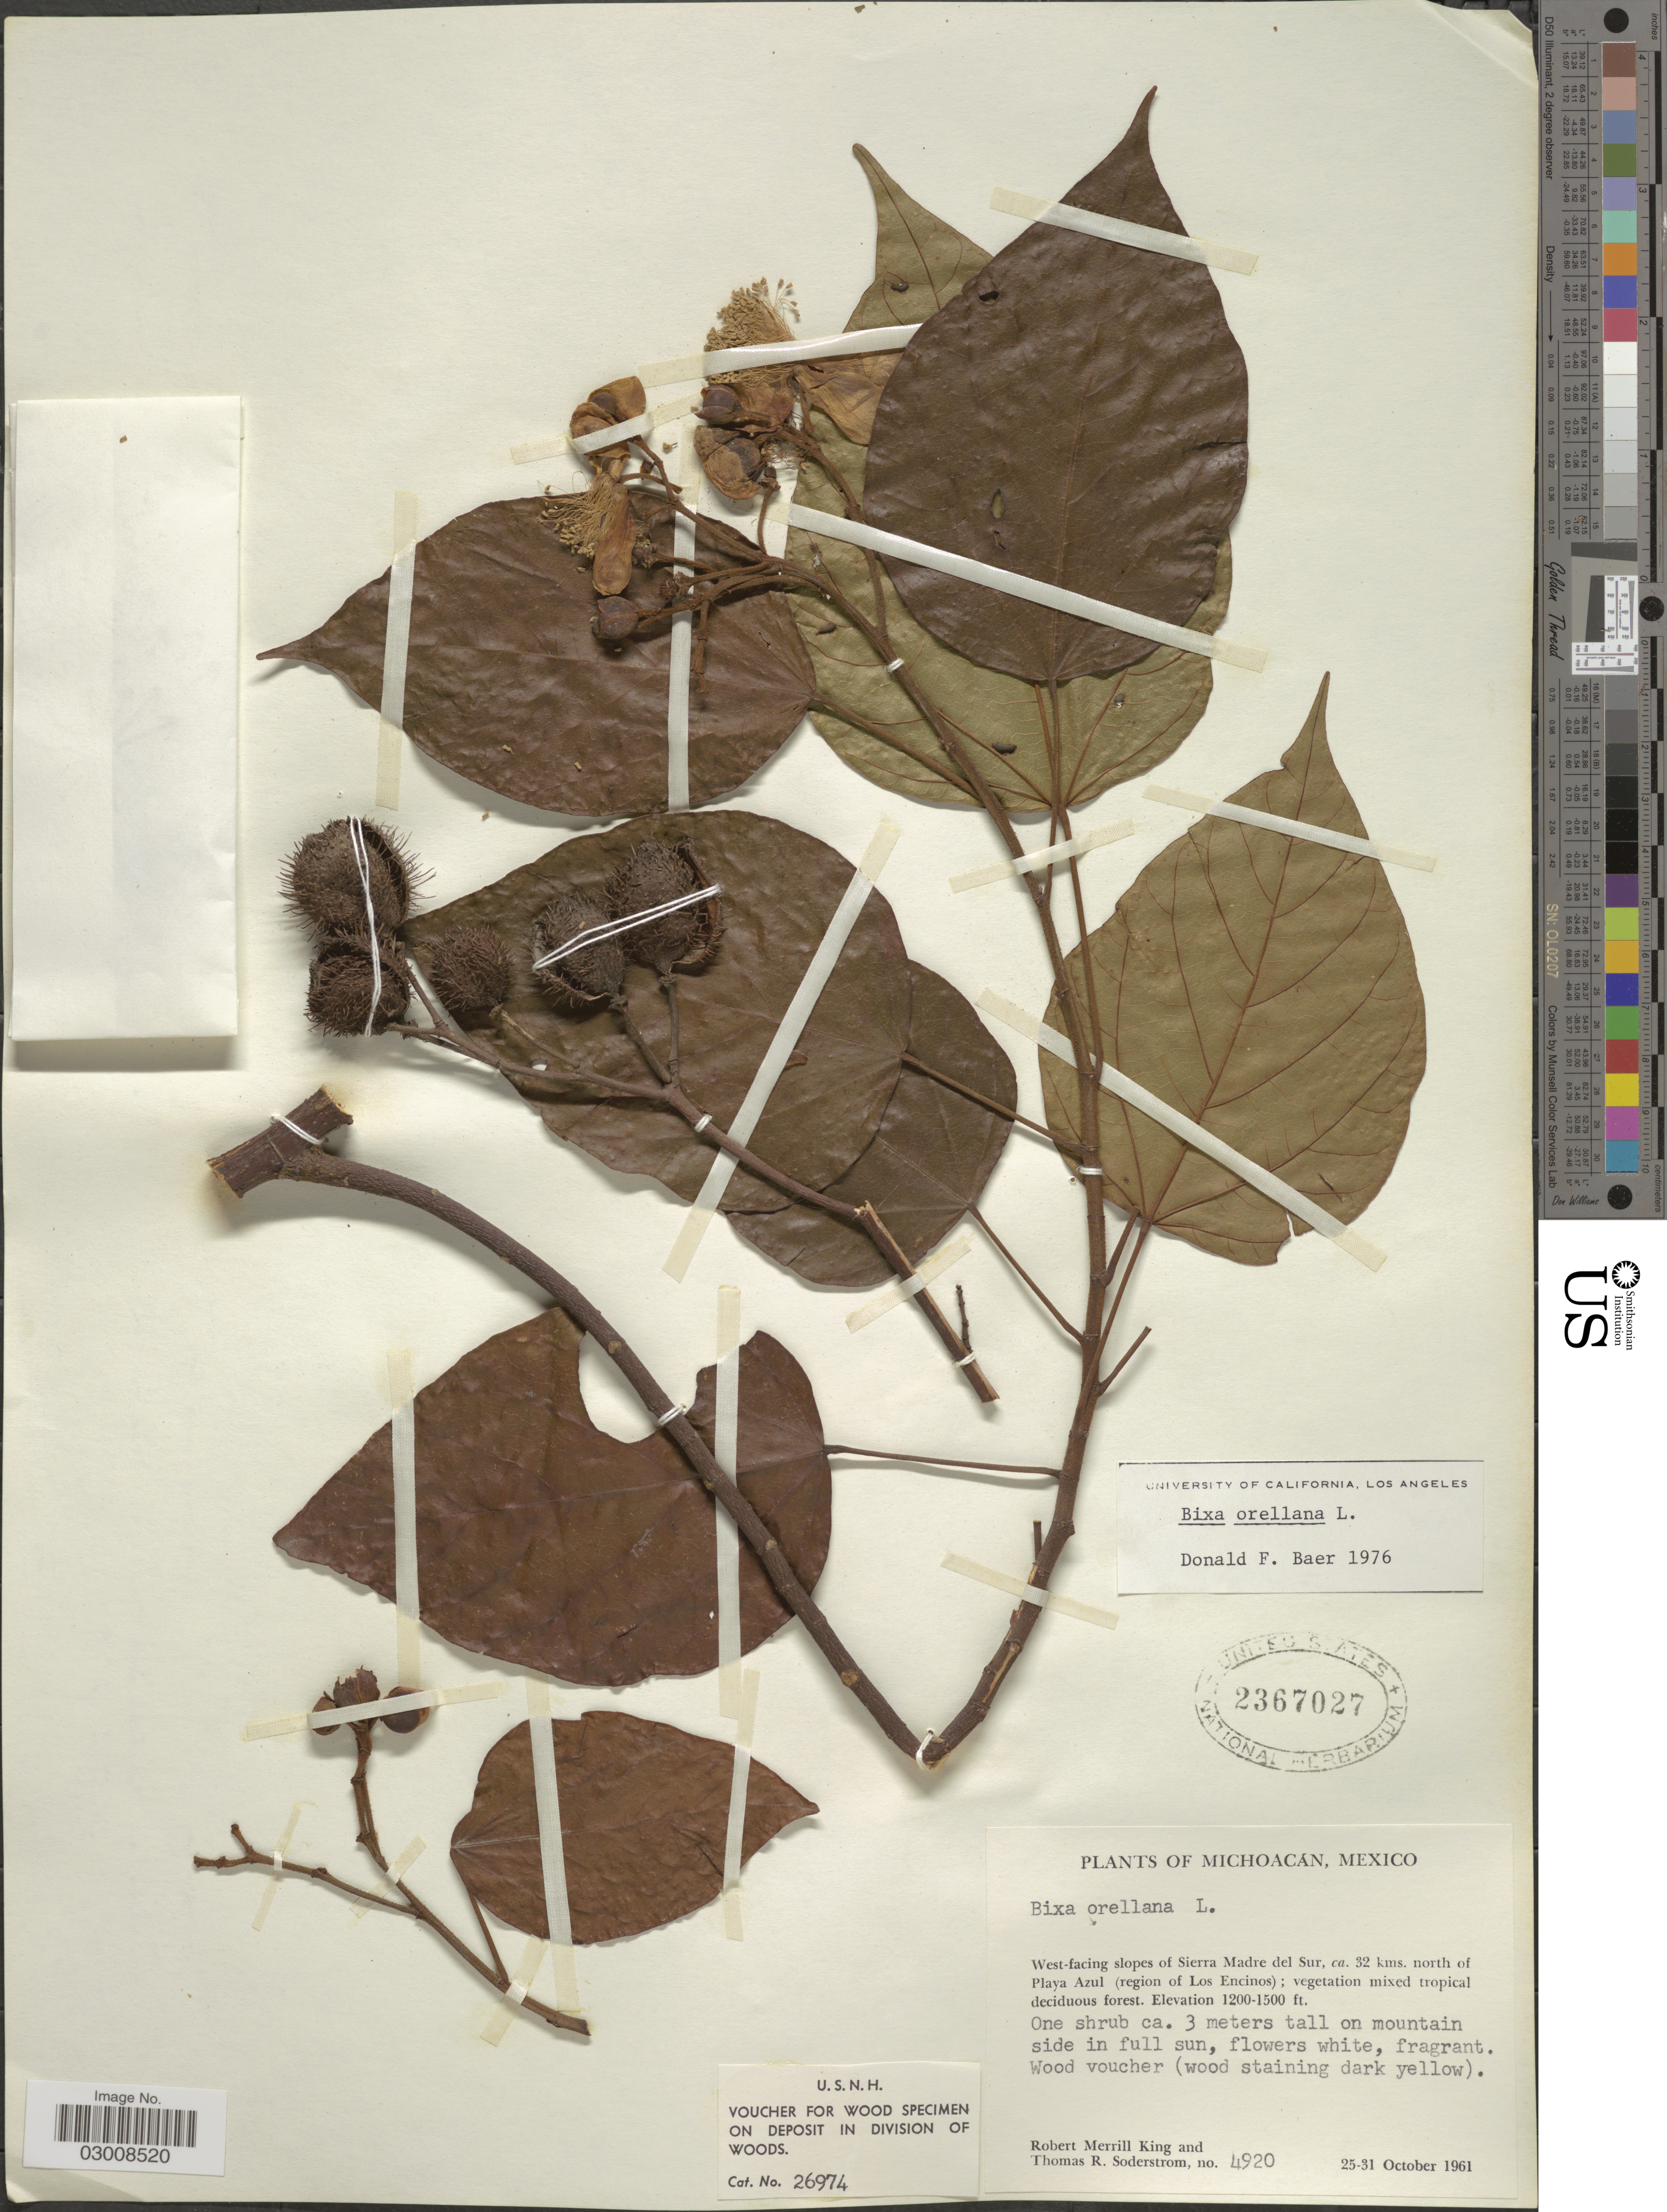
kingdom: Plantae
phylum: Tracheophyta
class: Magnoliopsida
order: Malvales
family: Bixaceae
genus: Bixa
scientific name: Bixa orellana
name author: L.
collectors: R. M. King & T. R. Soderstrom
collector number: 4920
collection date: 1961-10-25/1961-10-31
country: Mexico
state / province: Michoacán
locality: West-facing slopes of Sierra Madre del Sur, ca. 32 kms. north of Playa Azul (region of Los Encinos).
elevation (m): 366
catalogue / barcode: US 2367027